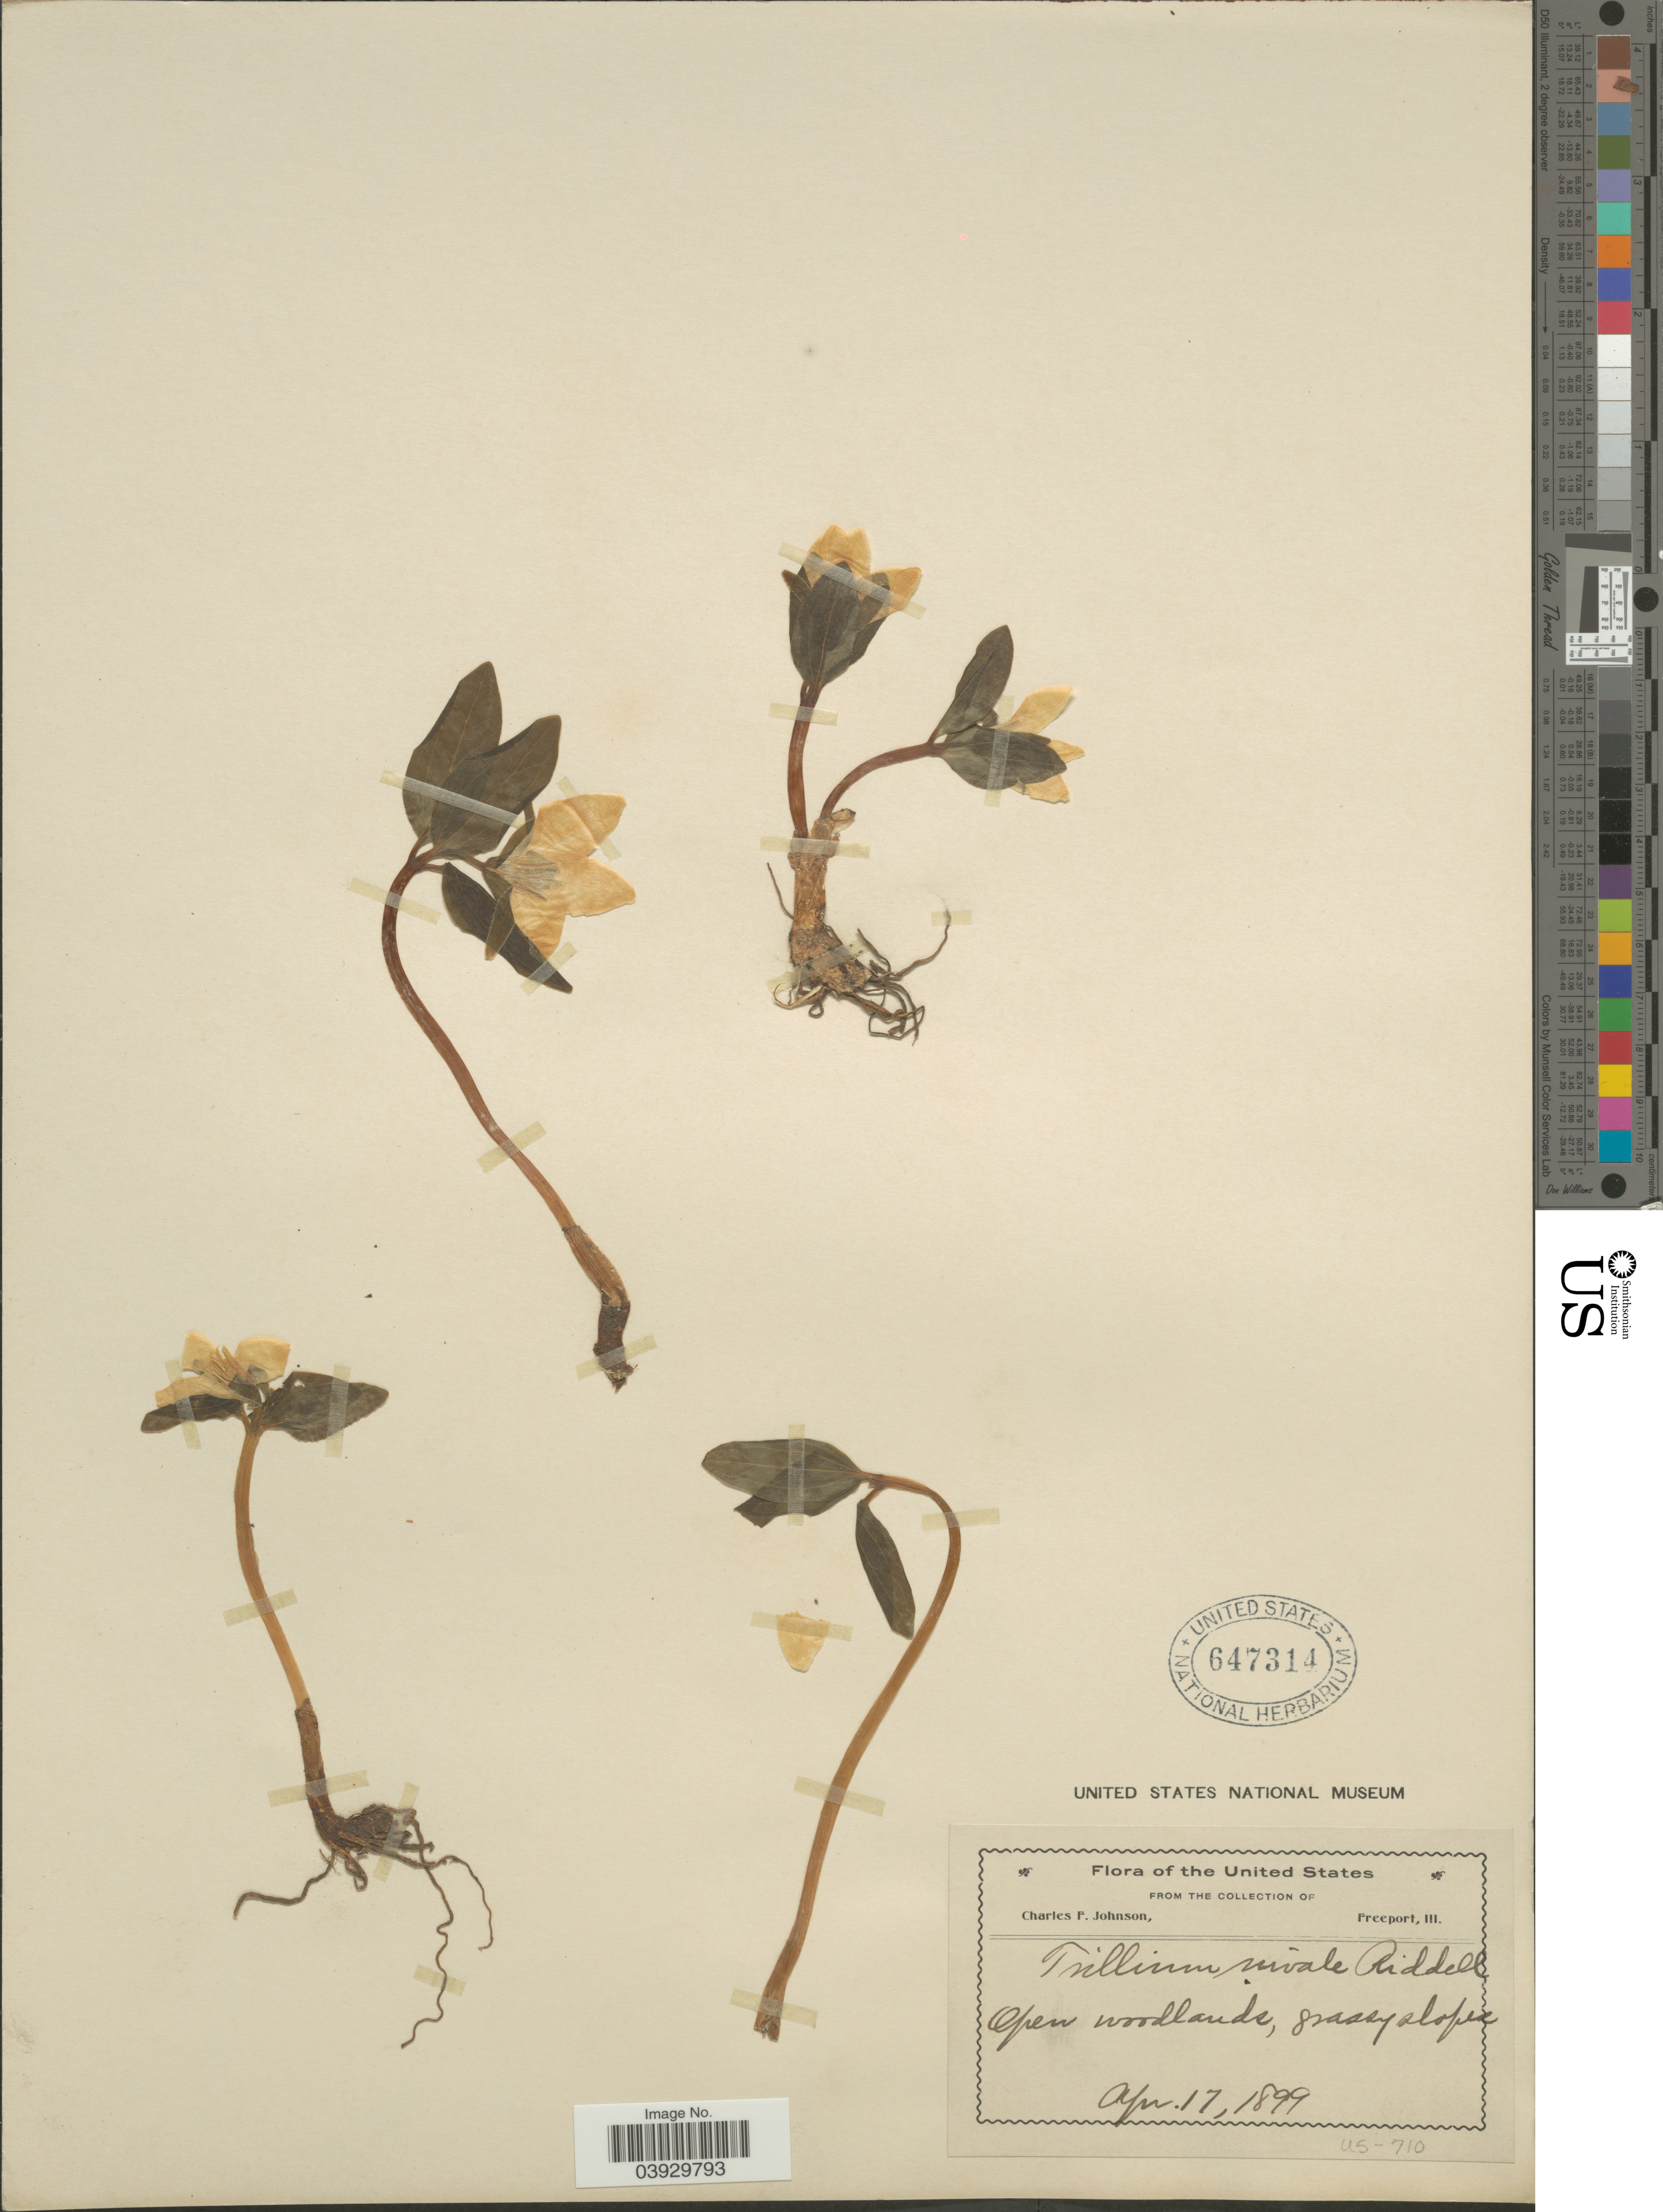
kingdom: Plantae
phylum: Tracheophyta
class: Liliopsida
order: Liliales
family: Melanthiaceae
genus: Trillium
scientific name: Trillium nivale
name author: Riddell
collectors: C. F. Johnson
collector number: US-710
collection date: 1899-04-17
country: United States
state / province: Illinois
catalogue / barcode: US 647314